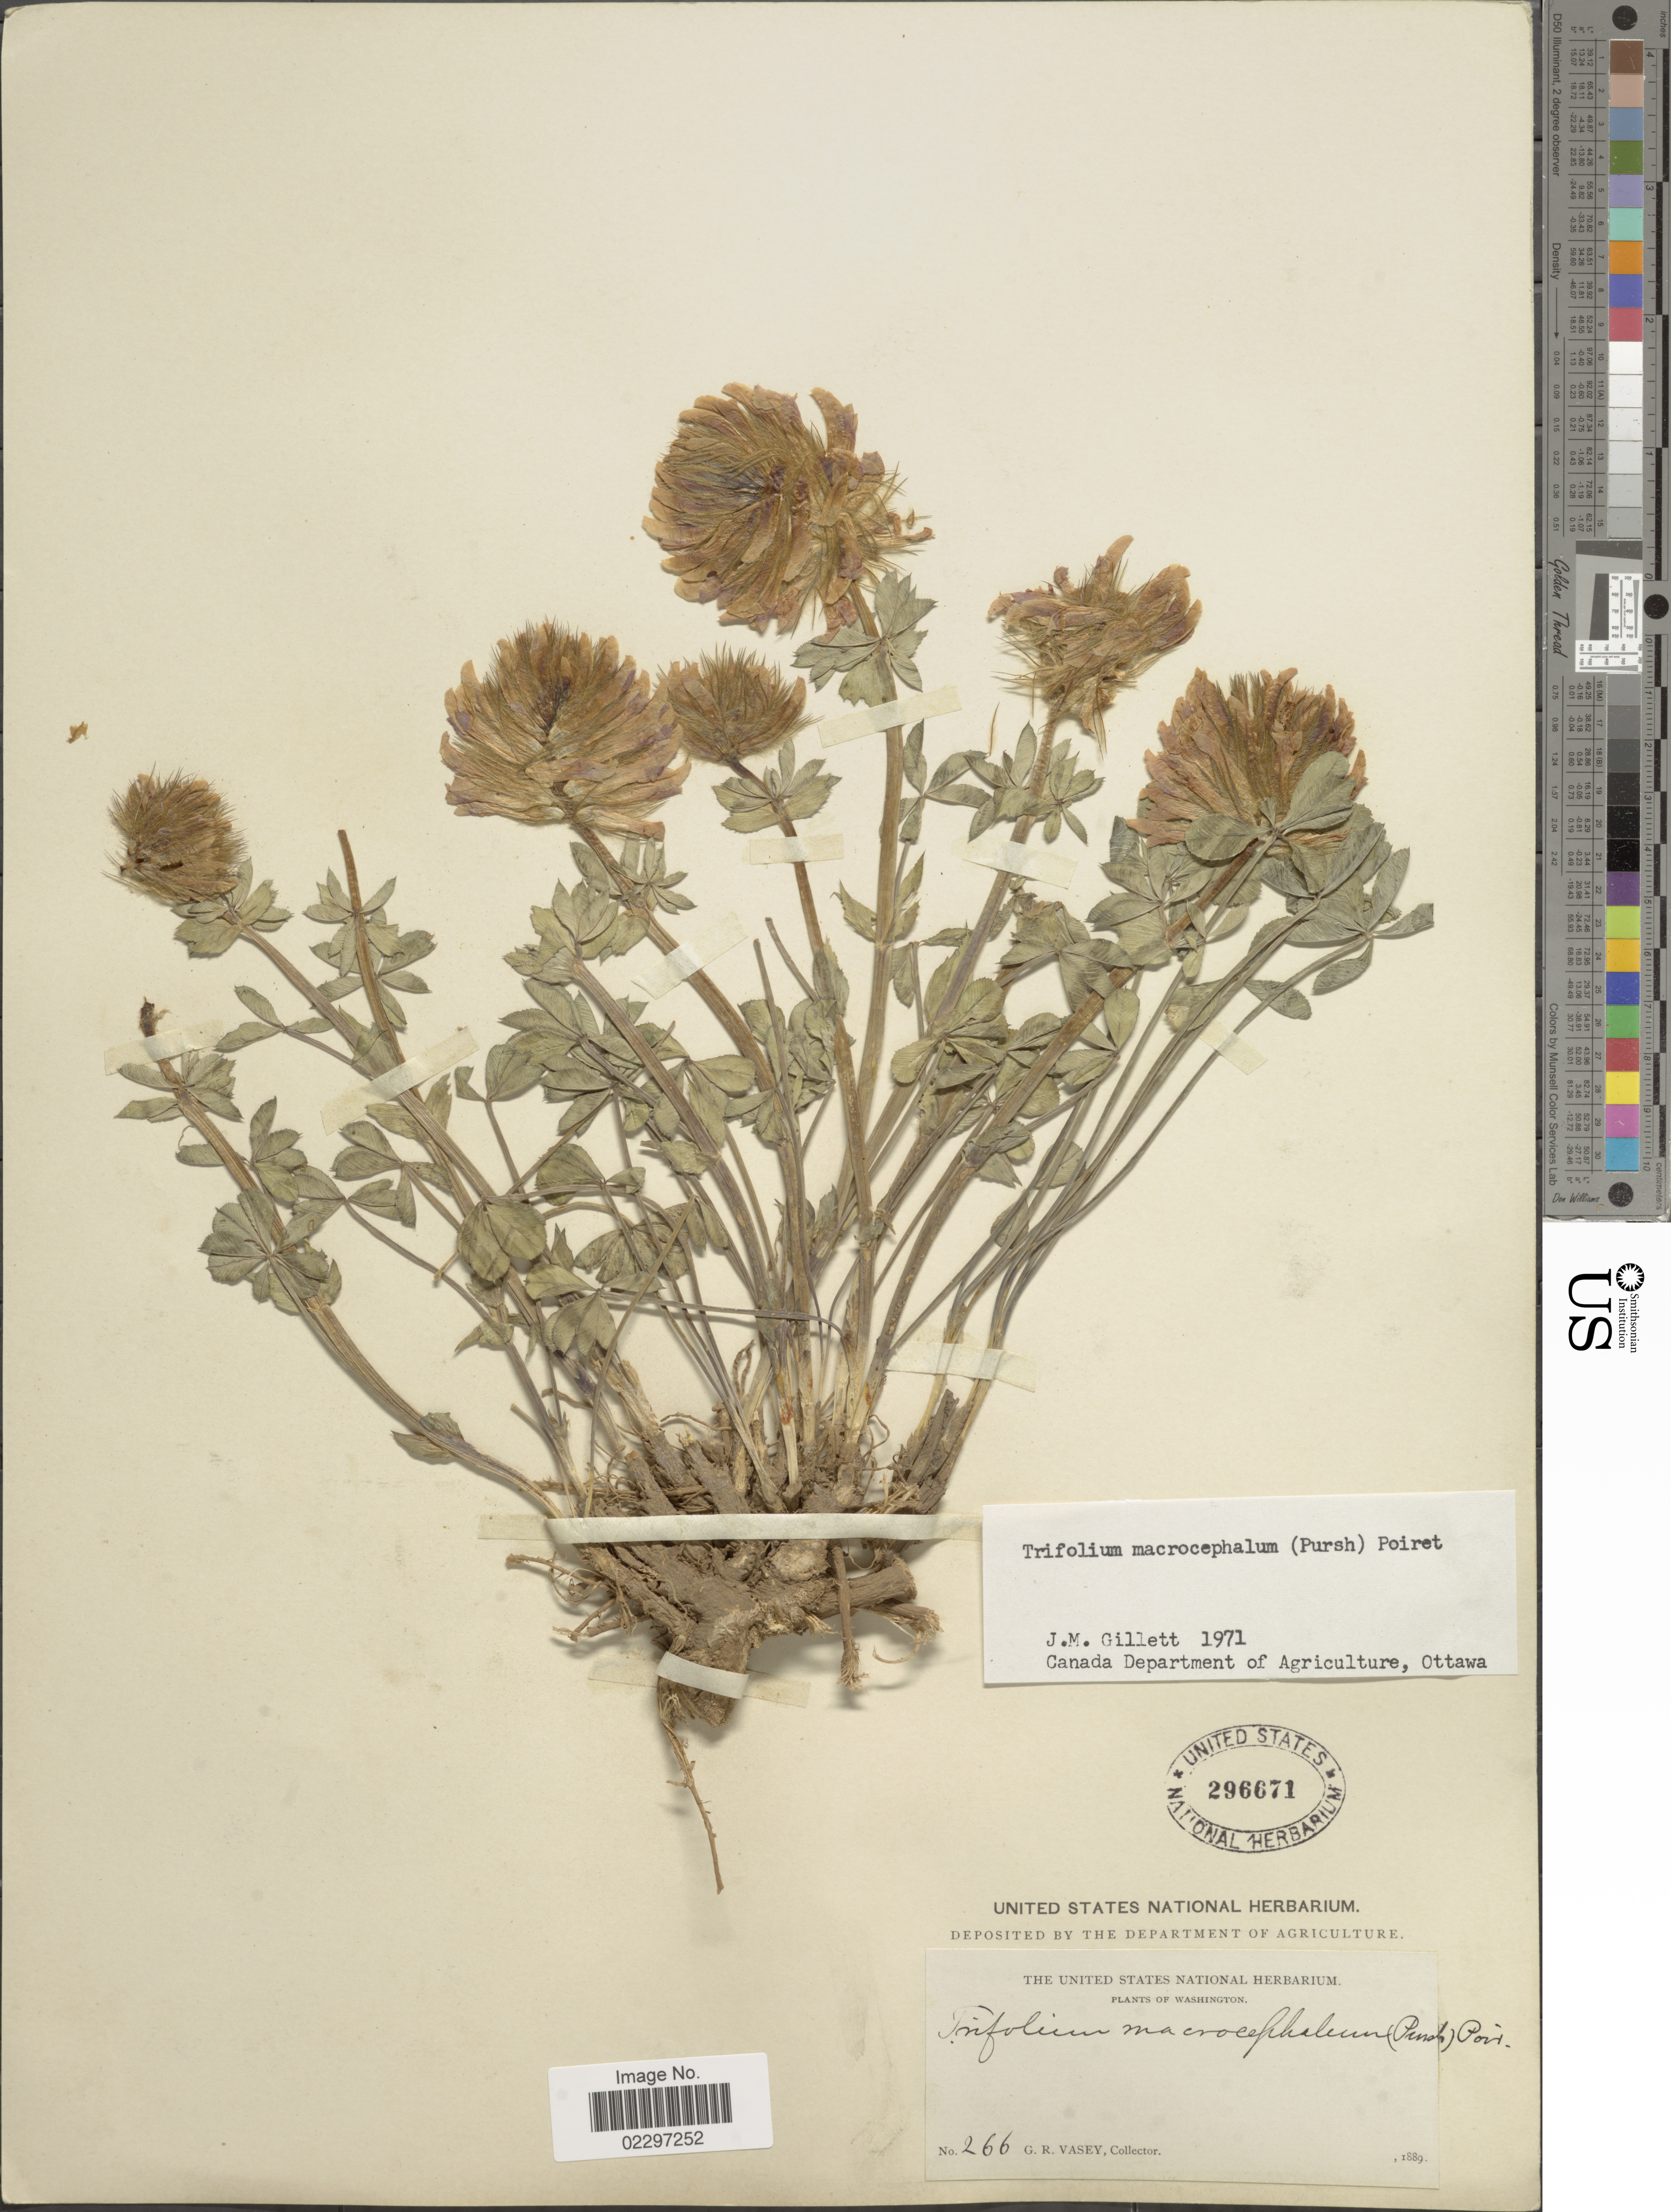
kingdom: Plantae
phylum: Tracheophyta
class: Magnoliopsida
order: Fabales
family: Fabaceae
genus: Trifolium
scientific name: Trifolium macrocephalum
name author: (Pursh) Poir.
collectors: G. R. Vasey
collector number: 266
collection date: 1889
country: United States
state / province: Washington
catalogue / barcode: US 296671